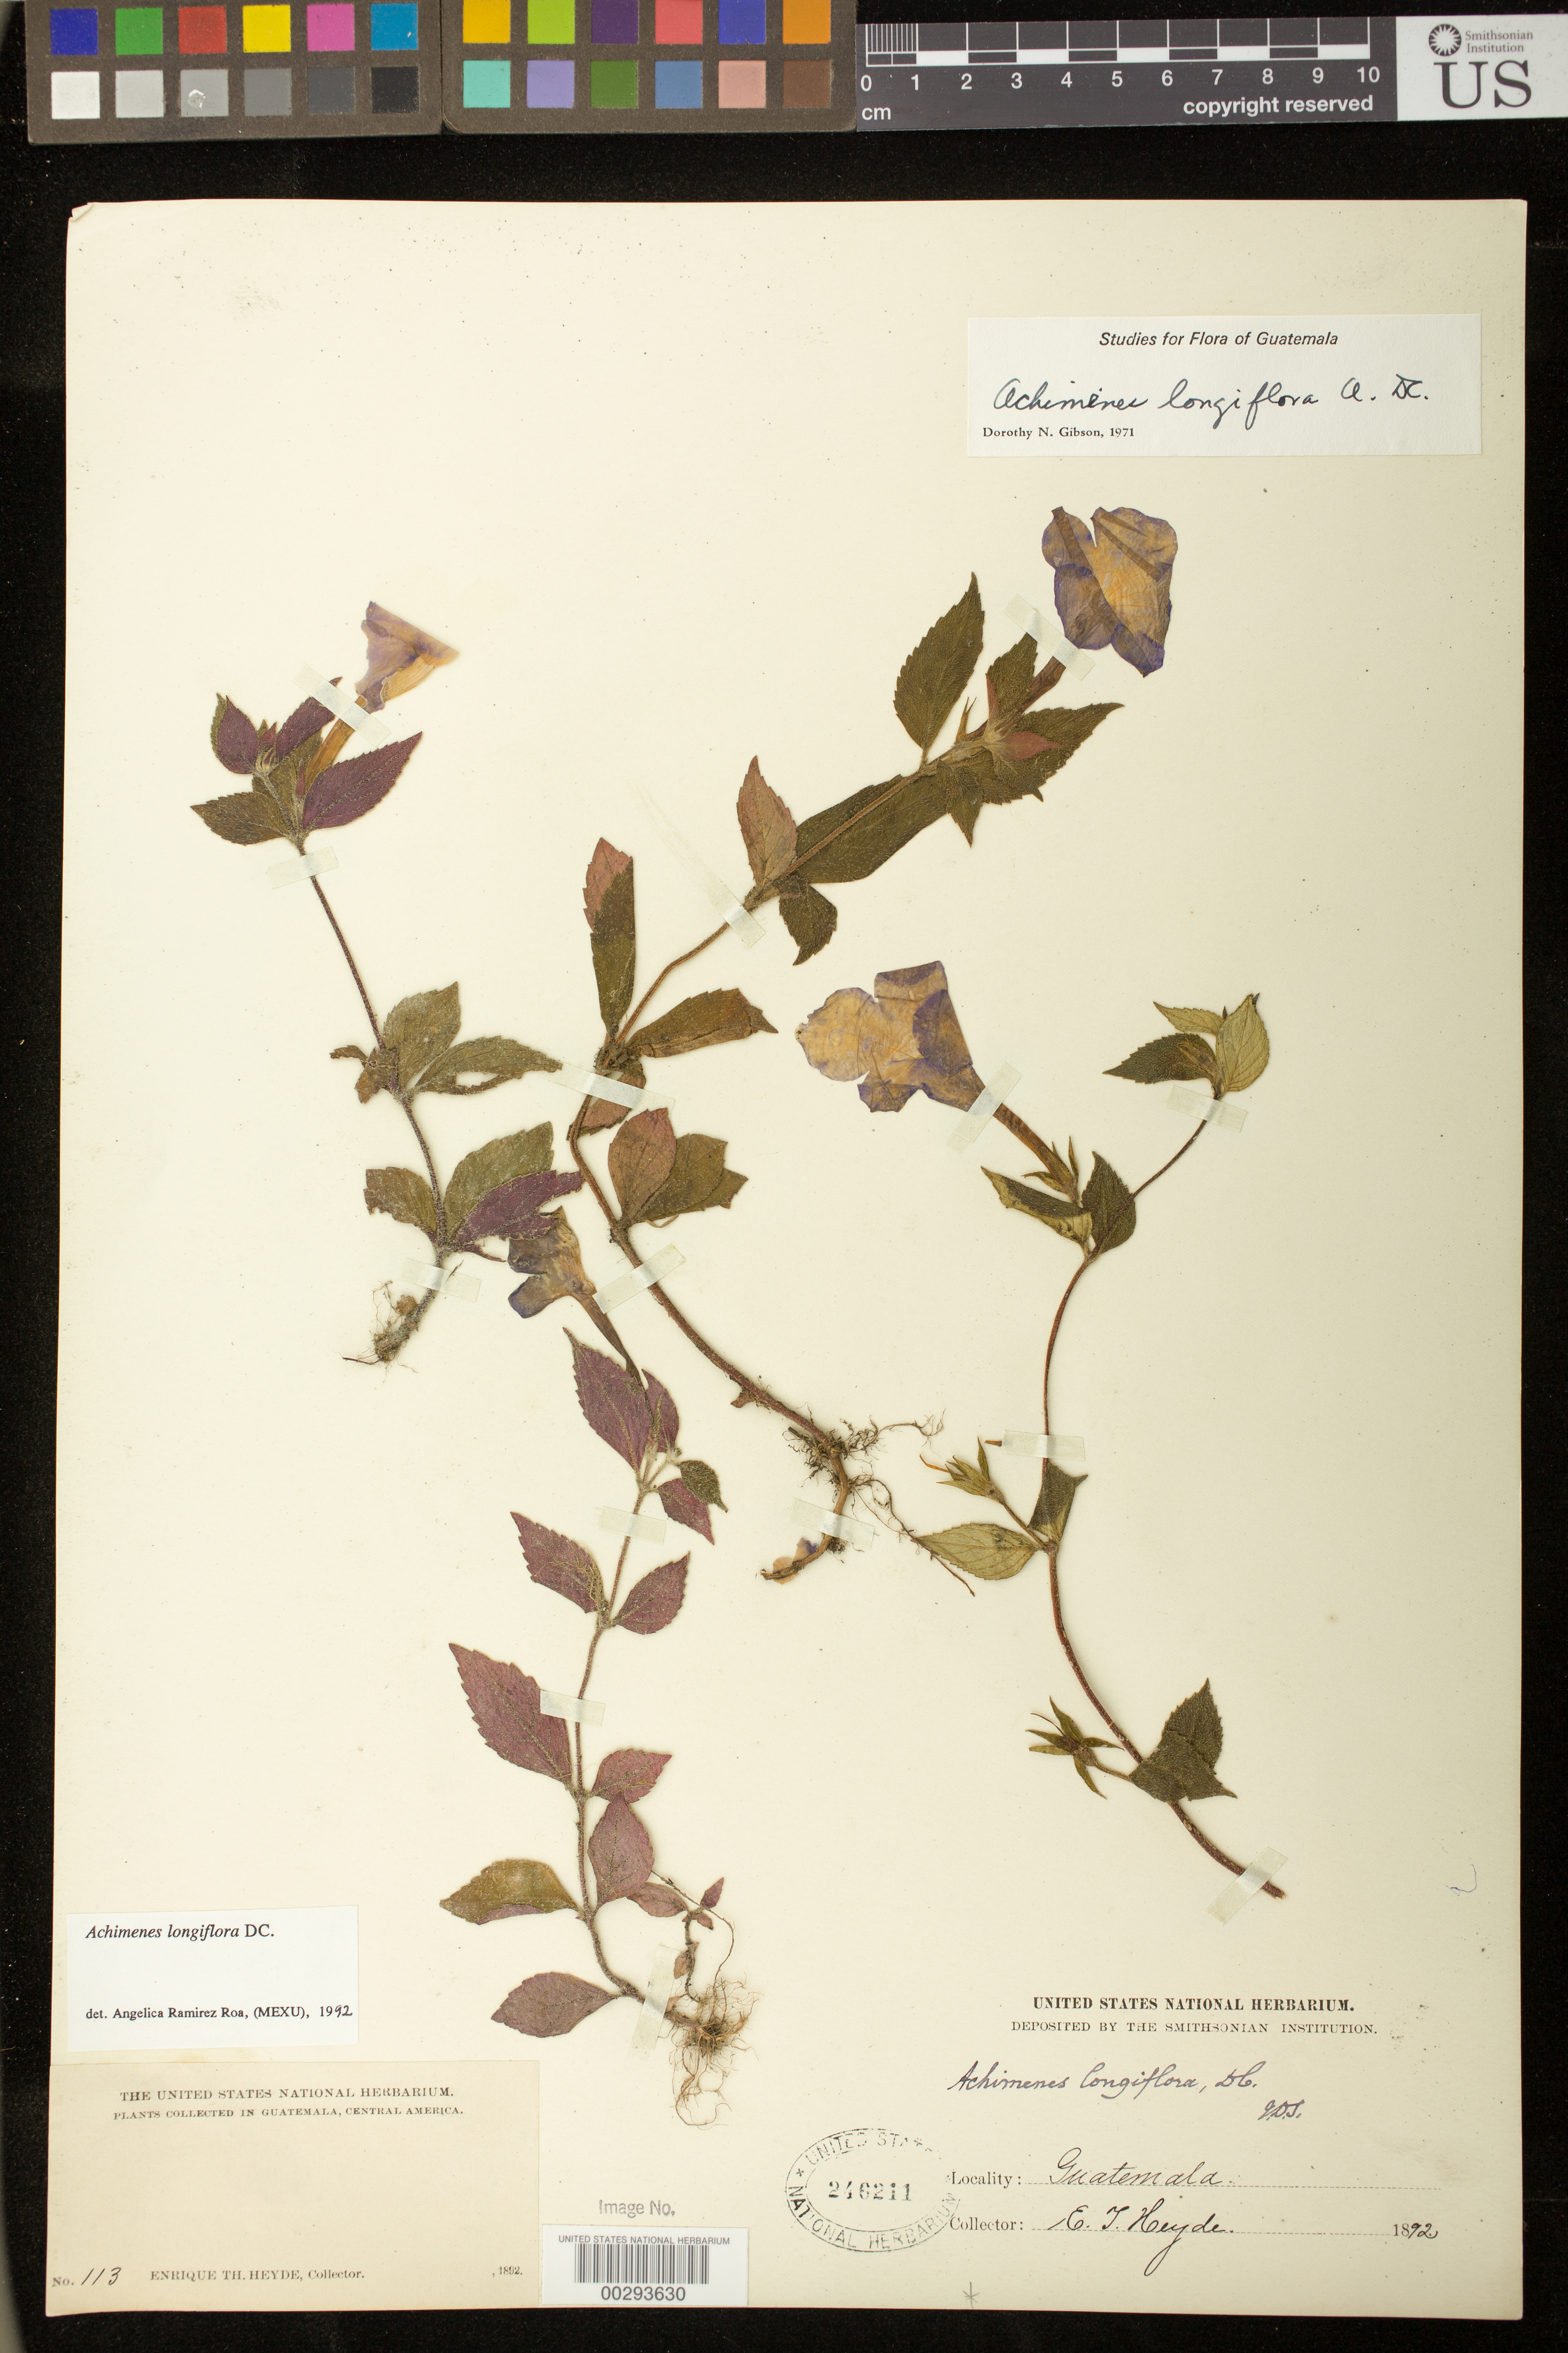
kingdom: Plantae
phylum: Tracheophyta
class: Magnoliopsida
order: Lamiales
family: Gesneriaceae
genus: Achimenes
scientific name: Achimenes longiflora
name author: DC.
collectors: E. T. Heyde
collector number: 113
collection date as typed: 1892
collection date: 1892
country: Guatemala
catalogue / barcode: US 246211